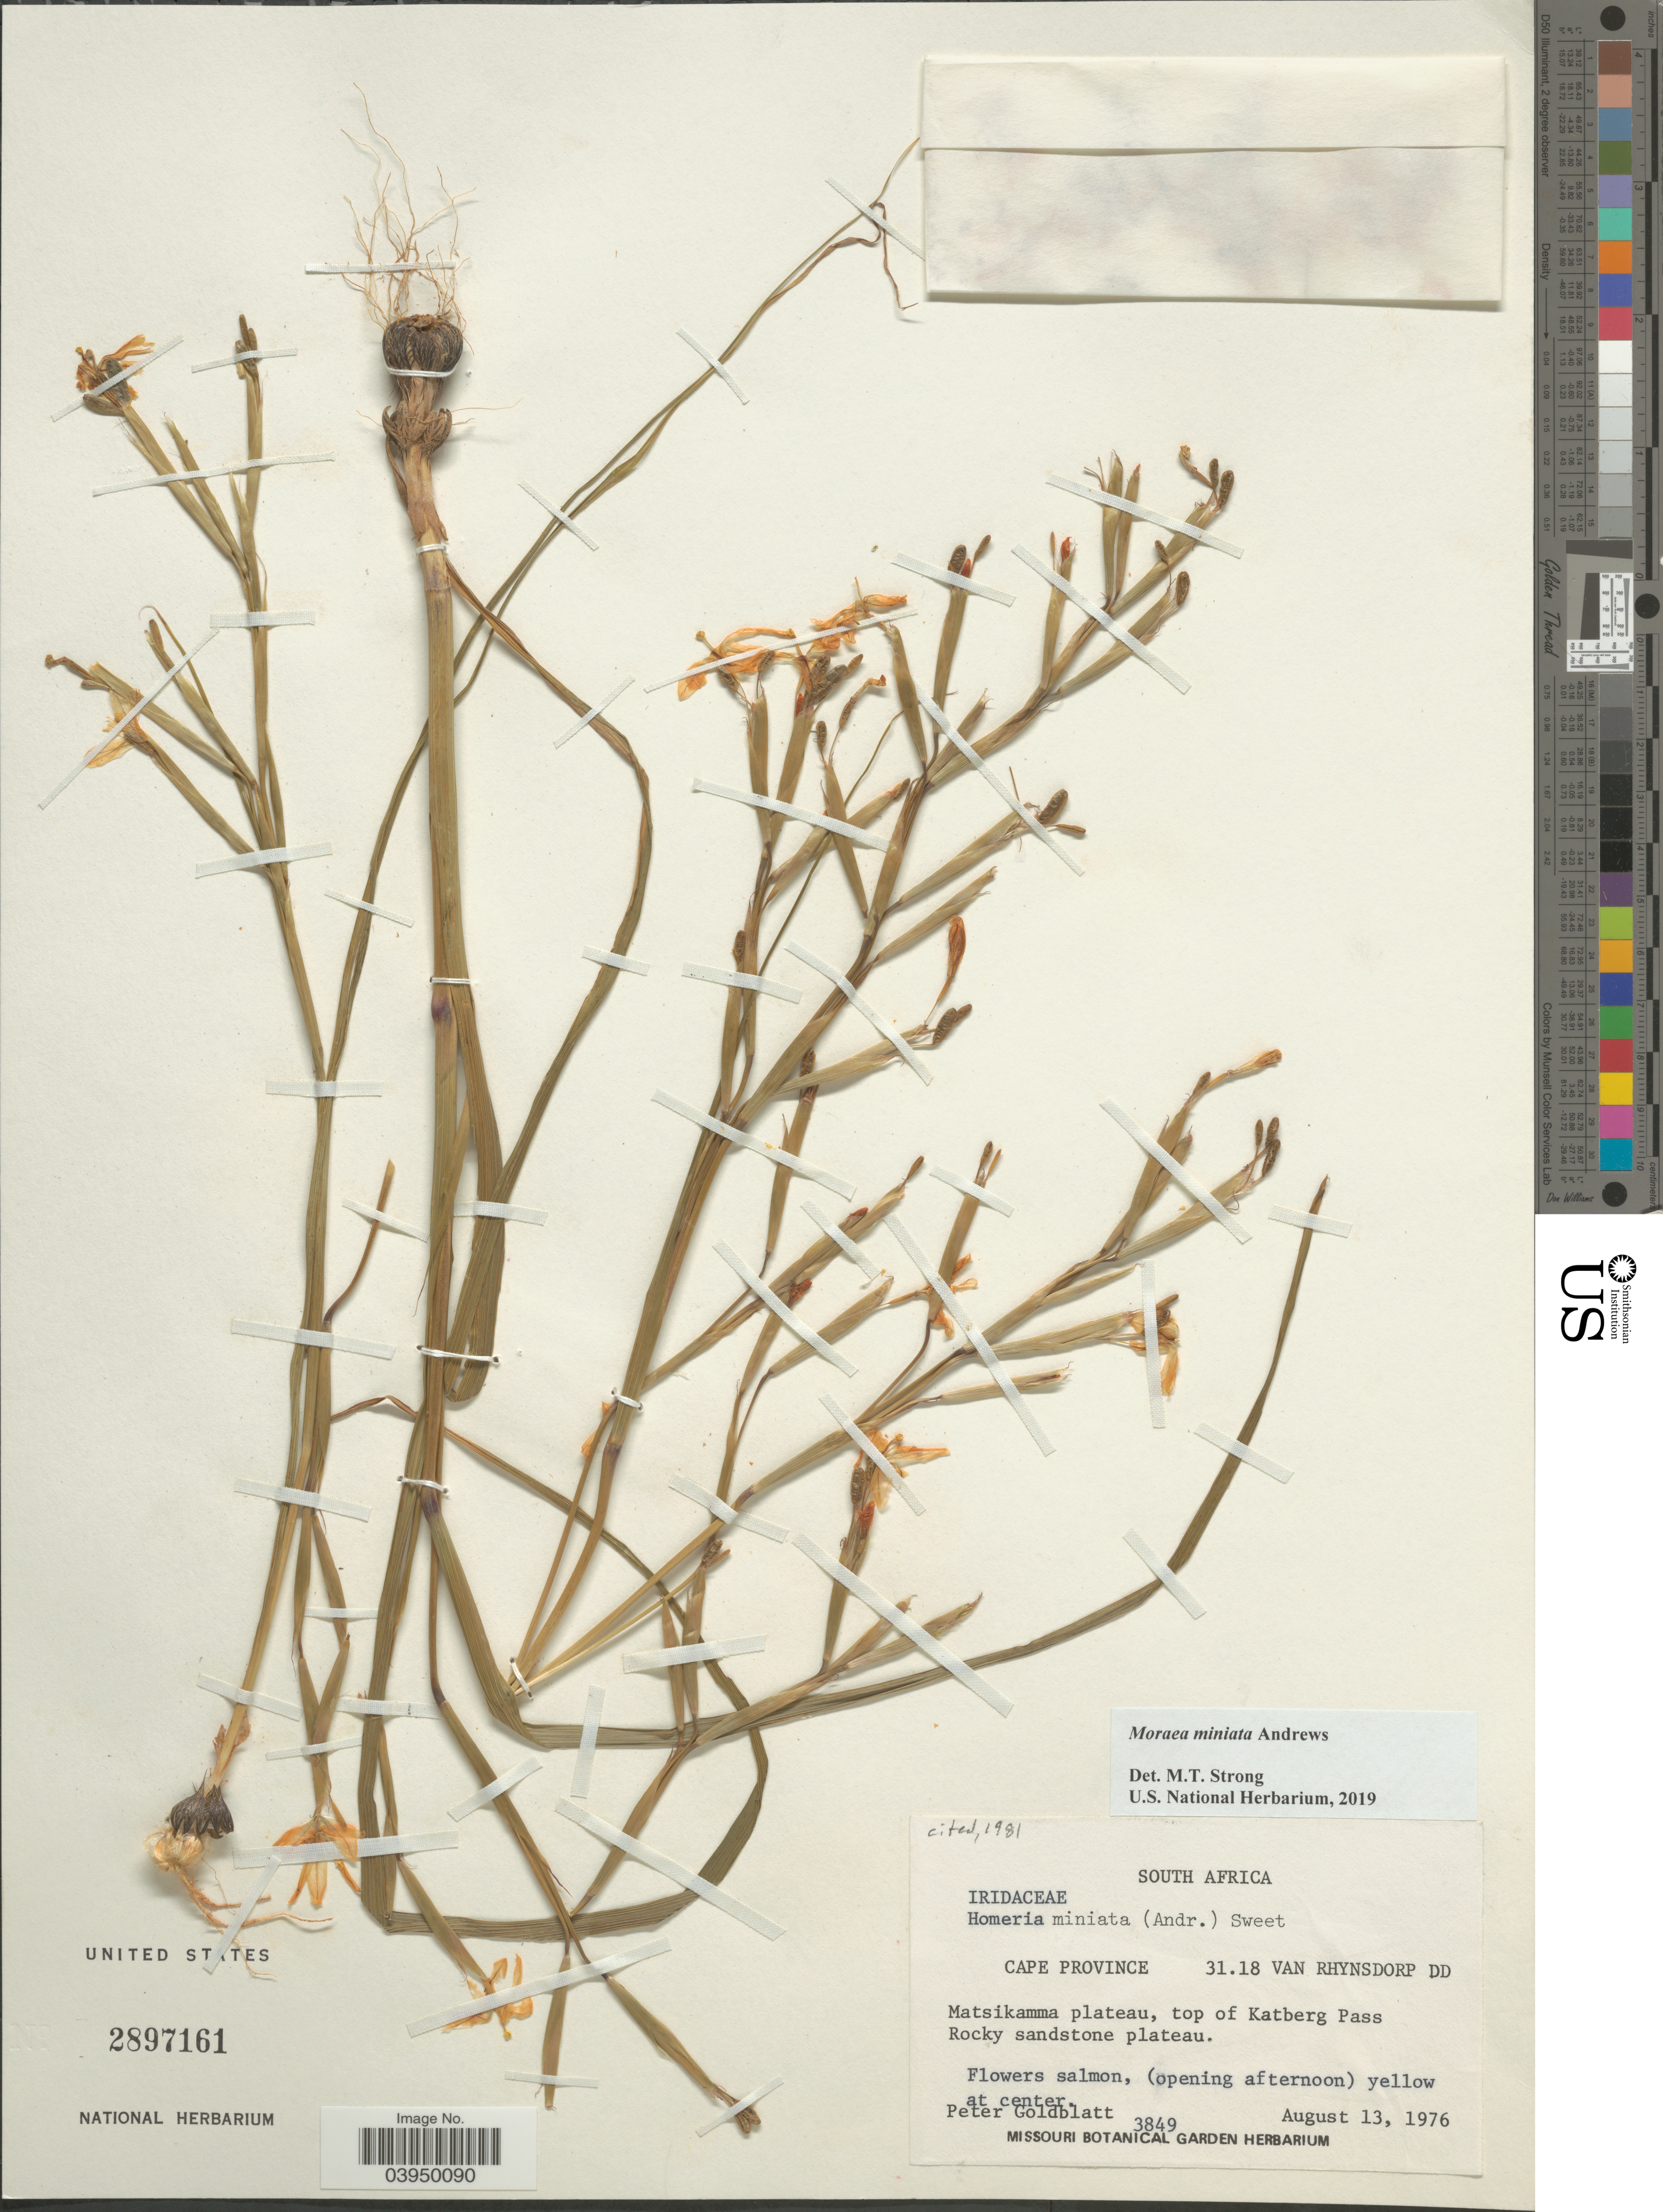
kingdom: Plantae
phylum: Tracheophyta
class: Liliopsida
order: Asparagales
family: Iridaceae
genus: Moraea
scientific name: Moraea miniata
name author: Andrews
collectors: P. Goldblatt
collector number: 3849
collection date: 1976-08-13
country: South Africa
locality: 31.18 Van Rhynsdorp DD. Matsikanna plateau, top of Katberg Pass Rocky sandstone plateau.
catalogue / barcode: US 2897161